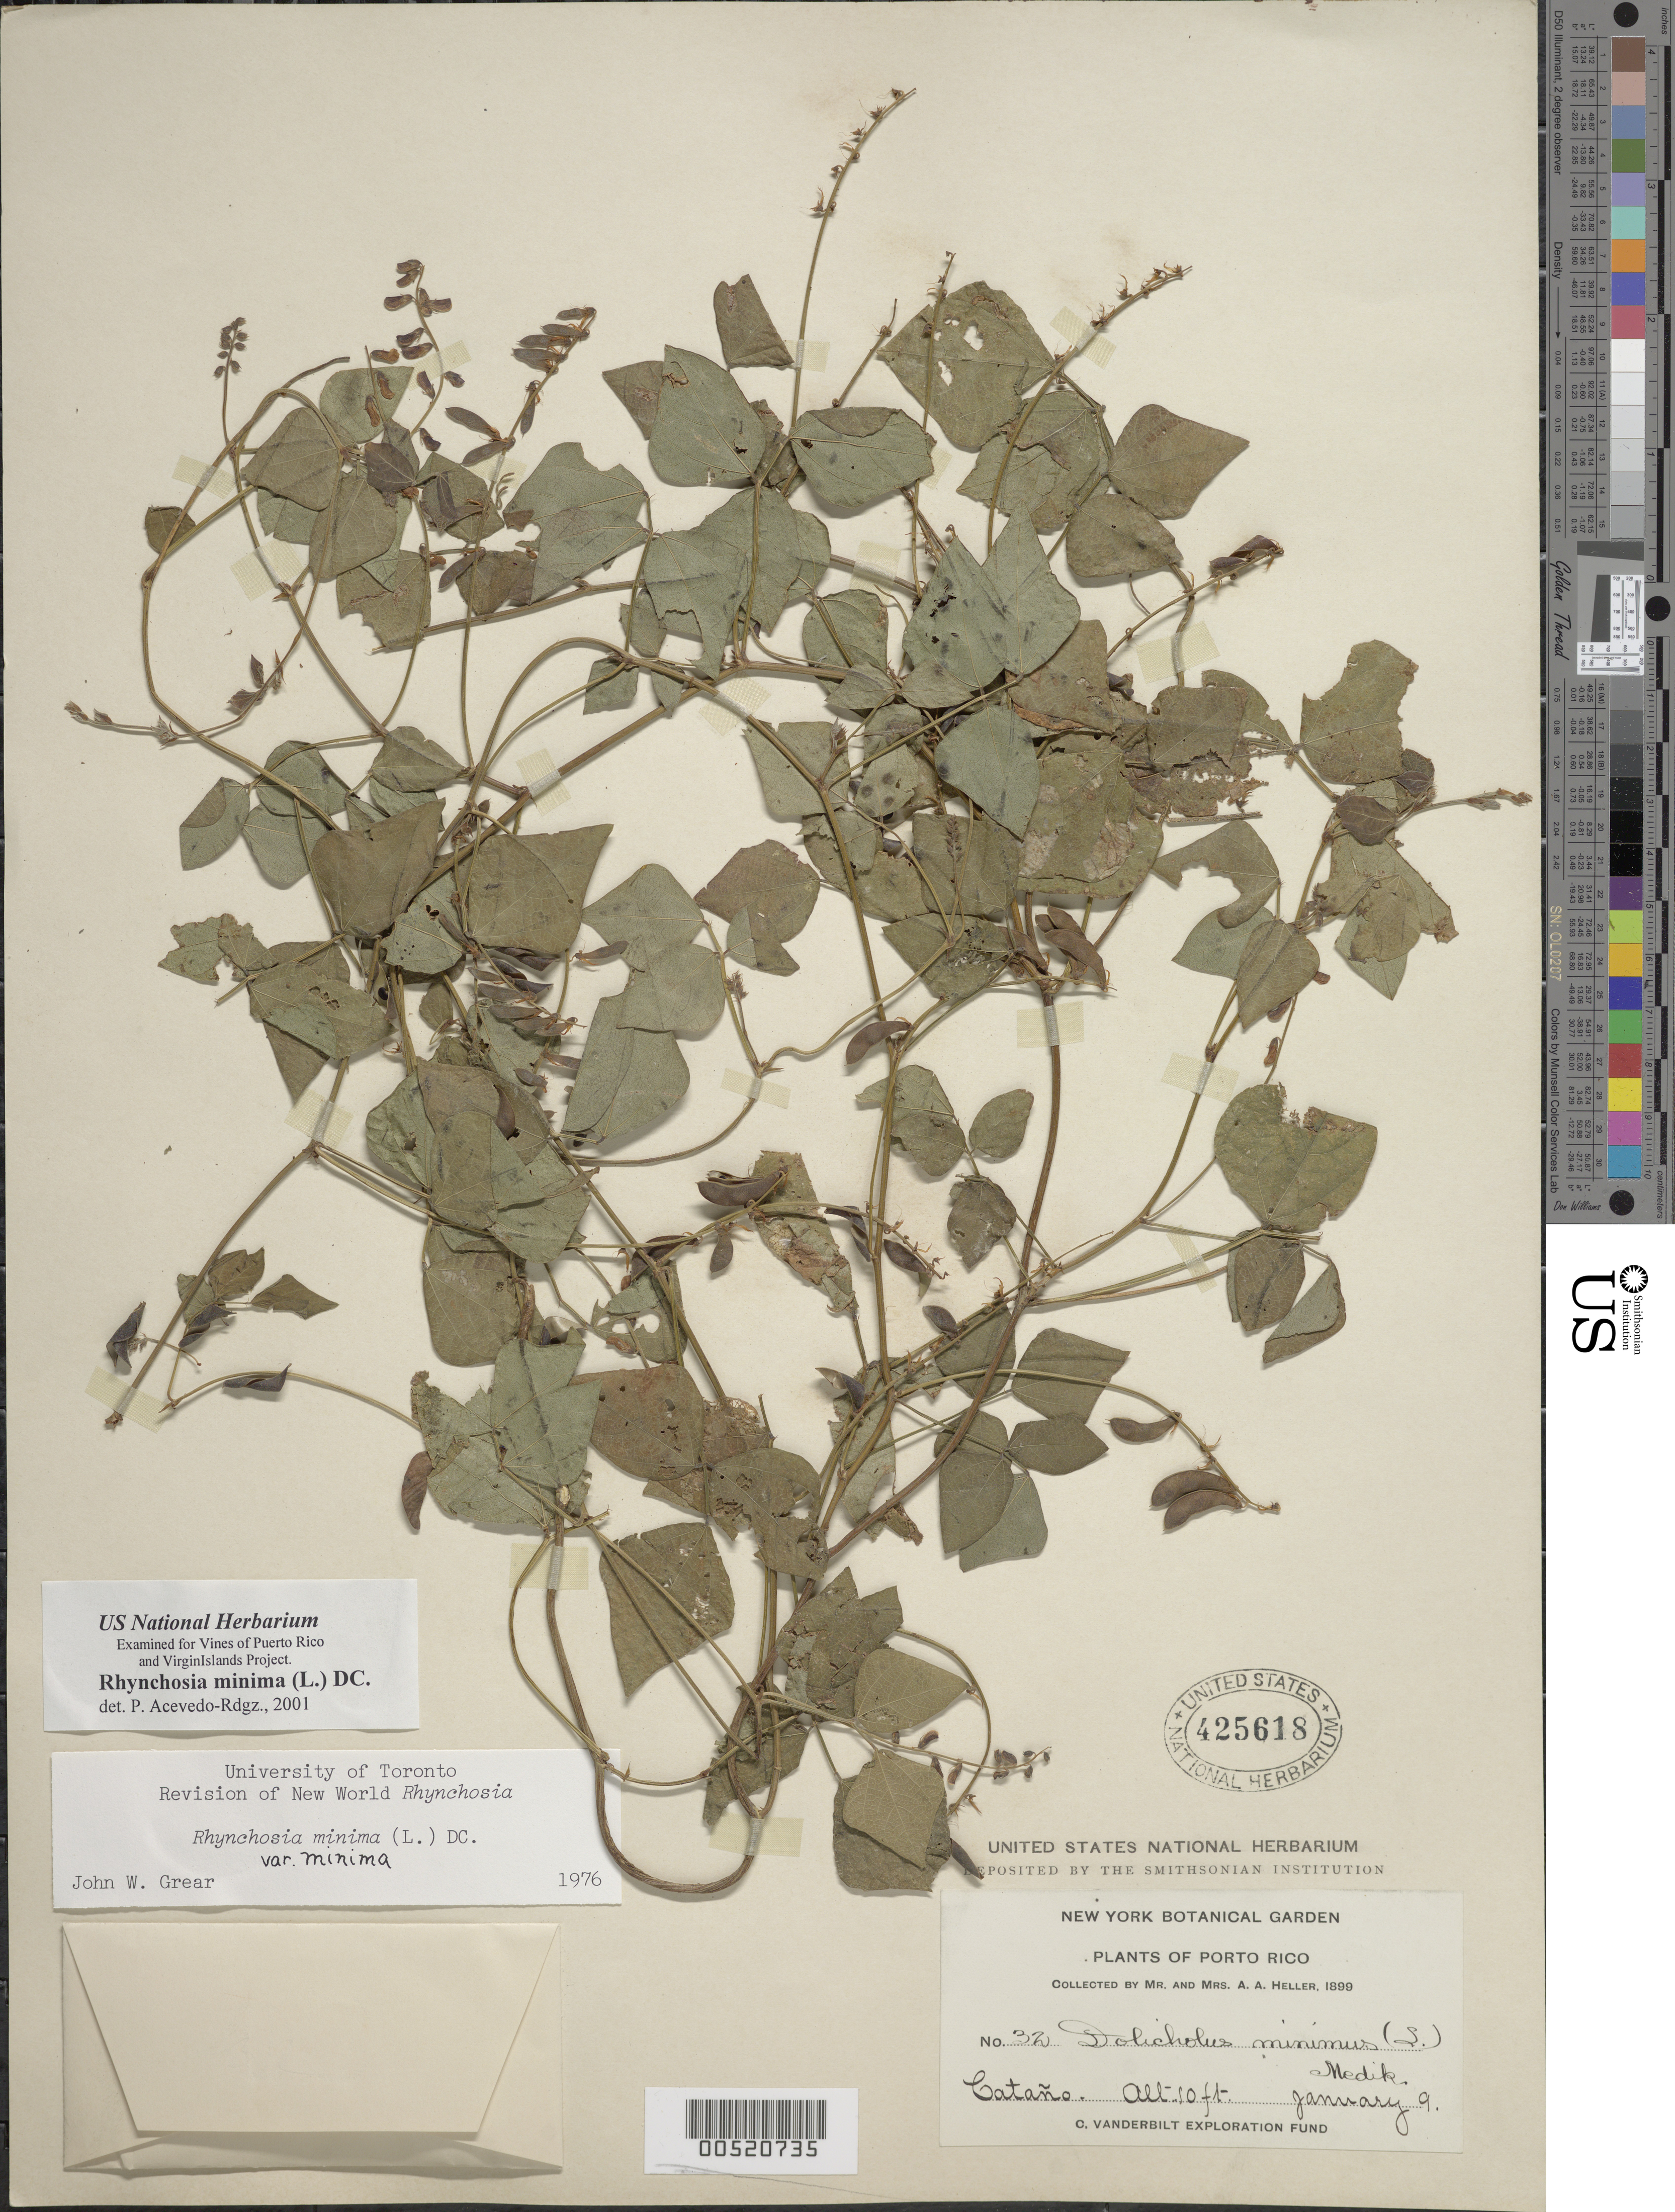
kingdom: Plantae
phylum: Tracheophyta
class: Magnoliopsida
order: Fabales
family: Fabaceae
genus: Rhynchosia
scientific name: Rhynchosia minima var. minima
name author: (L.) DC.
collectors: A. A. Heller & E. G. Heller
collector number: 32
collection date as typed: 09 Jan 1899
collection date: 1899-01-09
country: Puerto Rico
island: Greater Antilles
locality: Cataño.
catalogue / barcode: US 425618